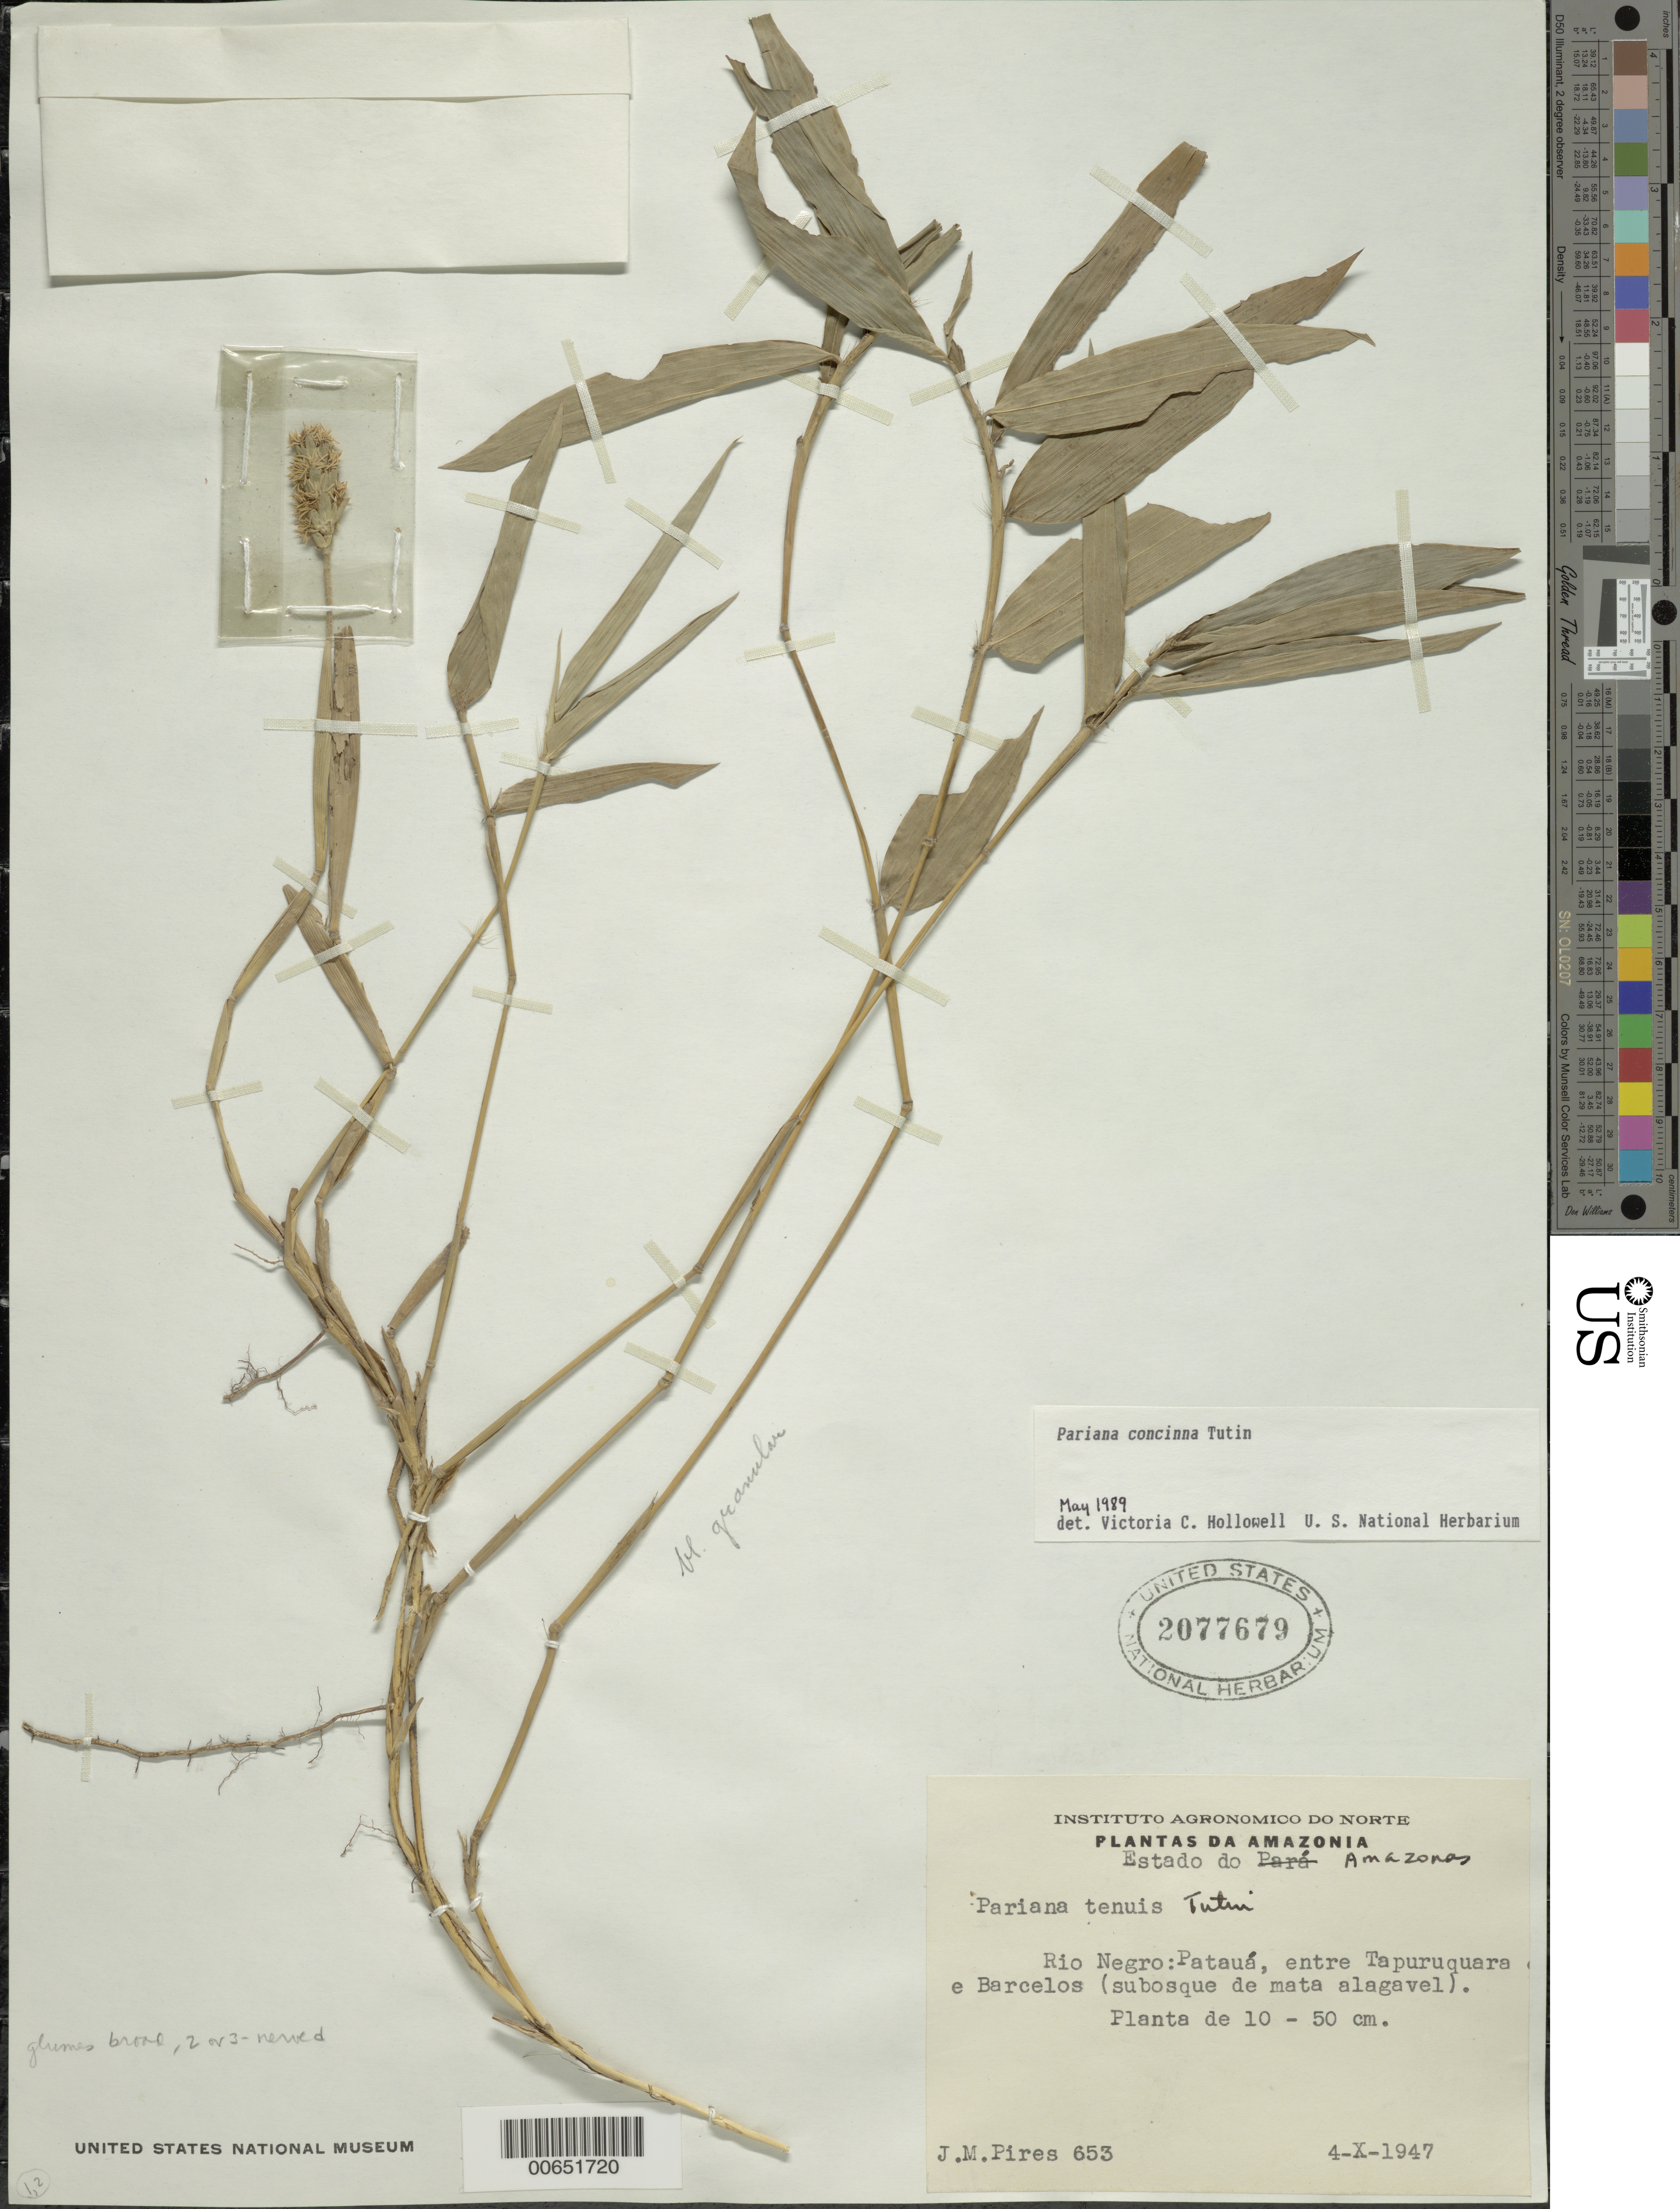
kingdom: Plantae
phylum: Tracheophyta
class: Liliopsida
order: Poales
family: Poaceae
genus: Pariana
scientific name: Pariana concinna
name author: Tutin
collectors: J. Pieres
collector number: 653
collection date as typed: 05 Oct 1947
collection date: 1947-10-05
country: Peru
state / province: Amazonas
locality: Río Negro, Patana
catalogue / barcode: US 2077679